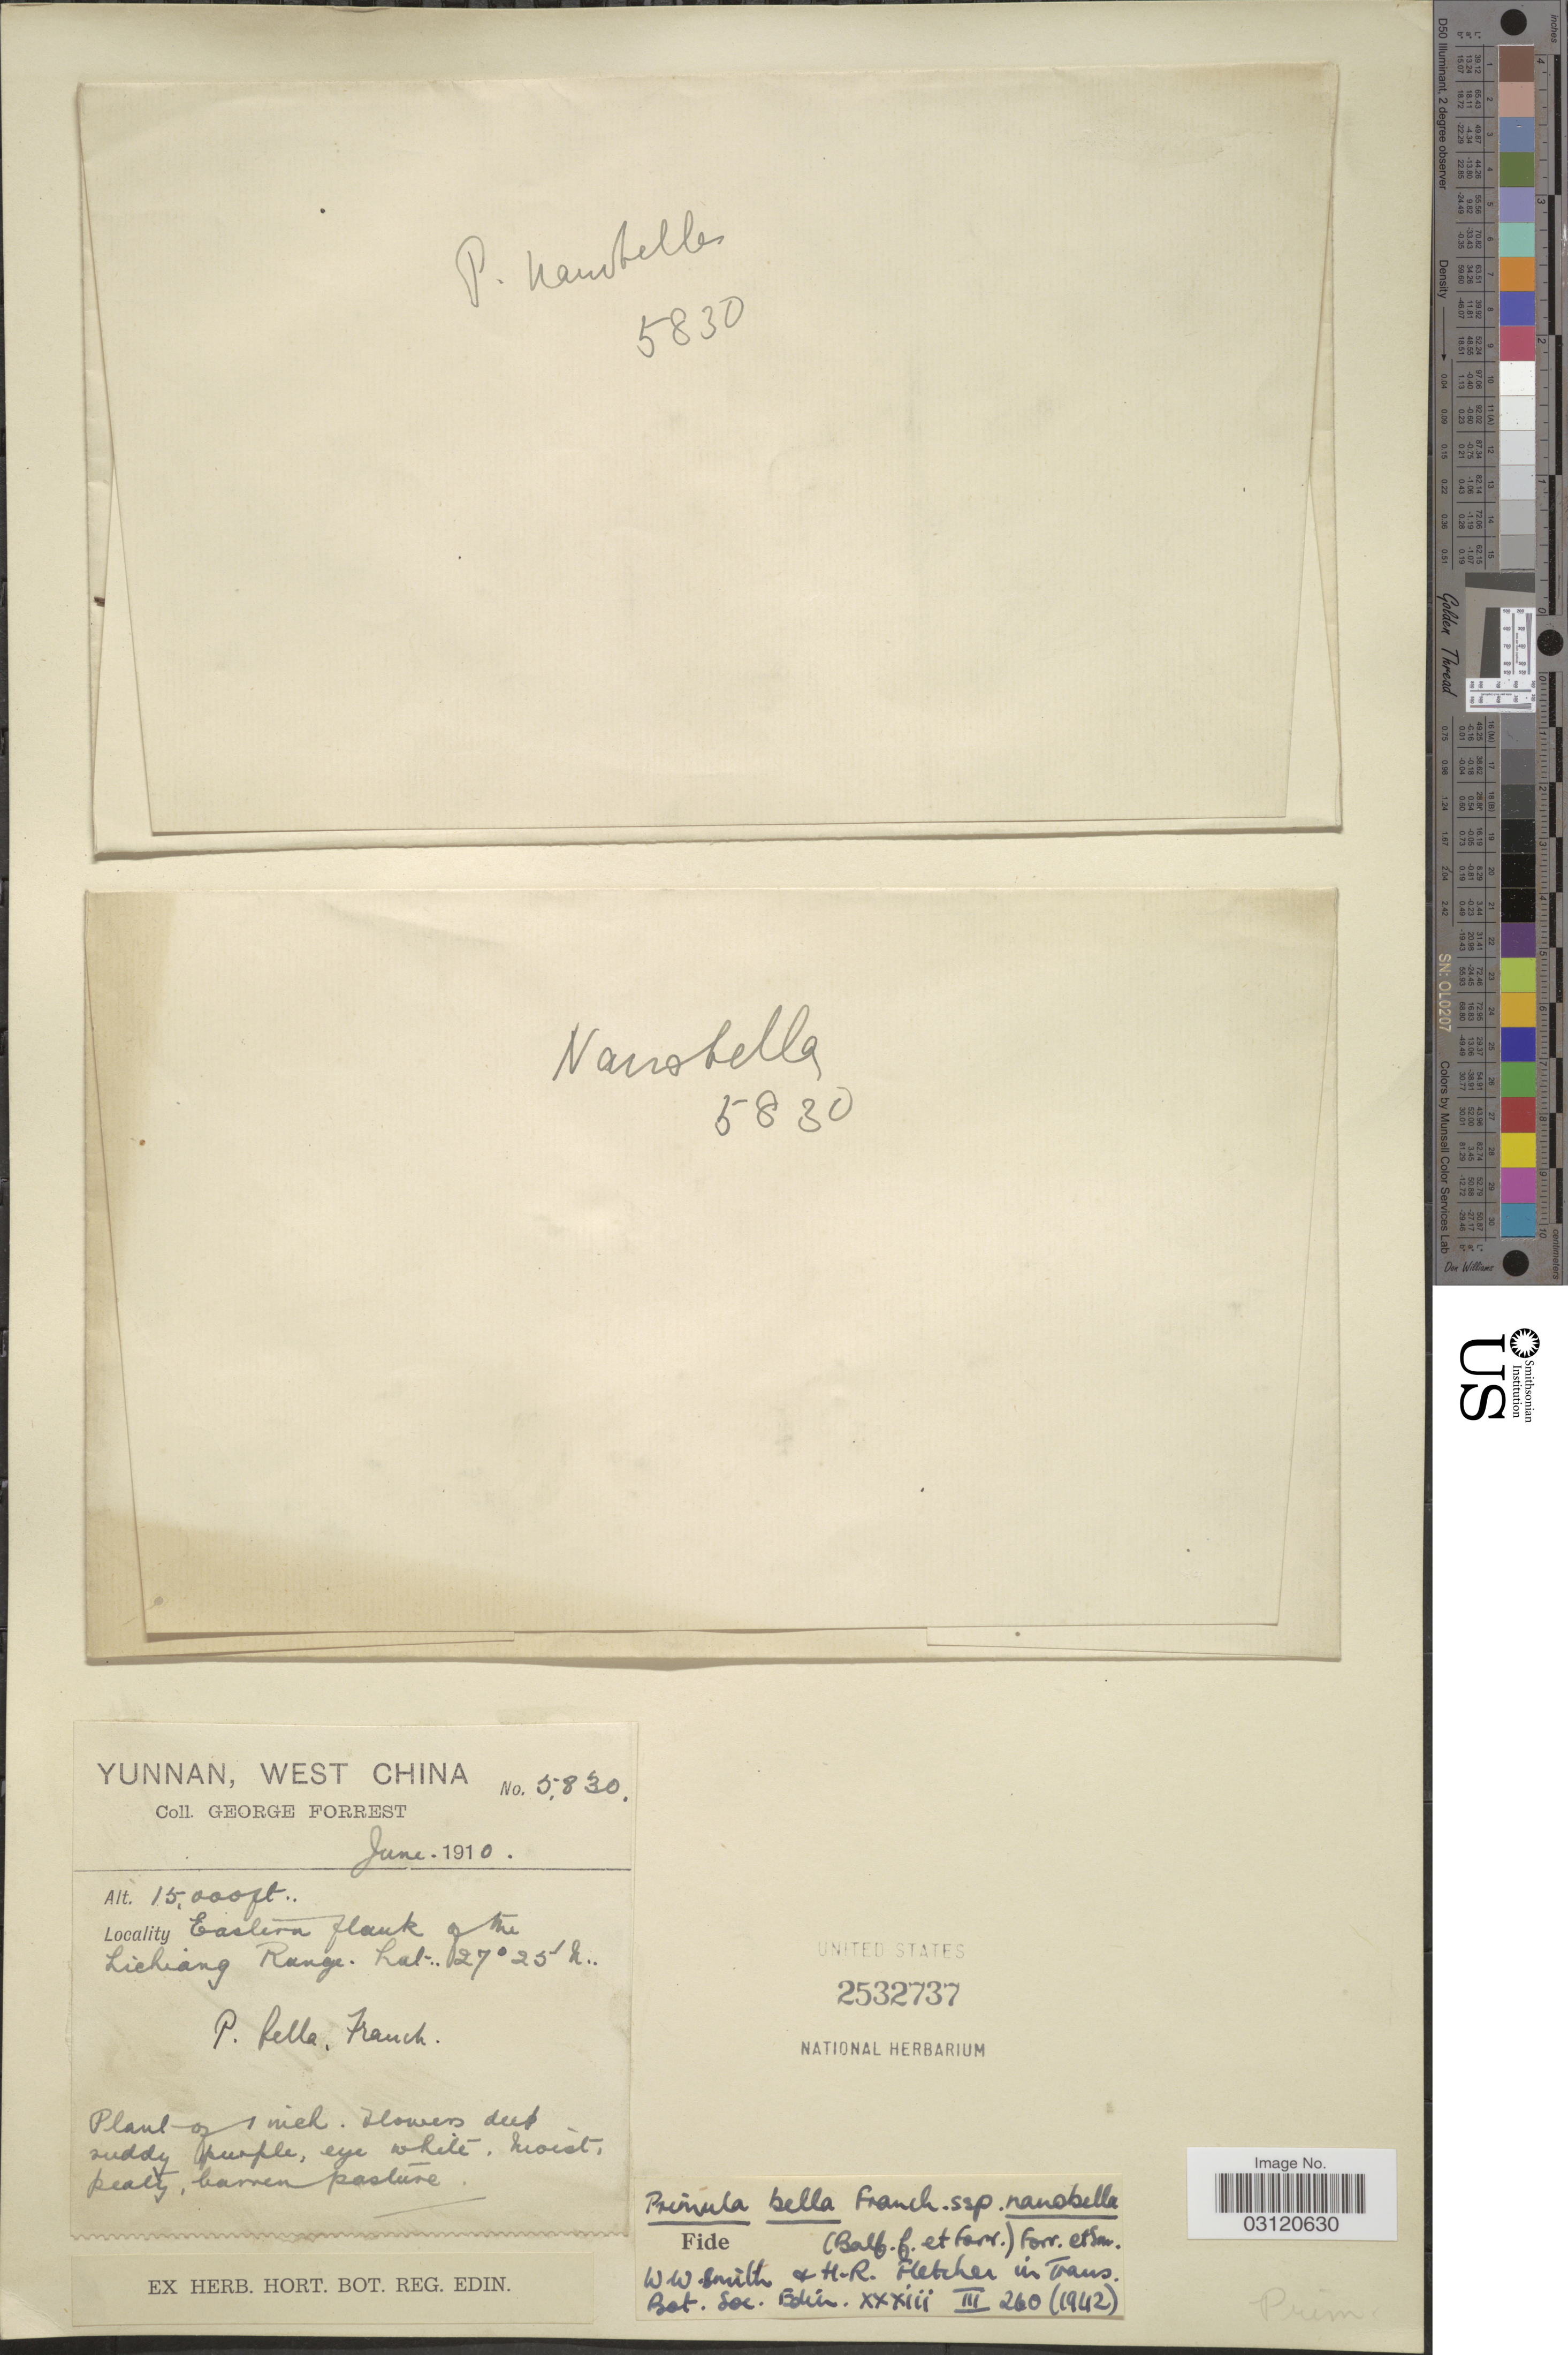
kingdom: Plantae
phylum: Tracheophyta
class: Magnoliopsida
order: Ericales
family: Primulaceae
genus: Primula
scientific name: Primula bella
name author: Franch.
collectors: G. Forrest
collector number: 5830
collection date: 1910-06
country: China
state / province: Yunnan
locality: West China, Eastern flank of the Lichiang Range.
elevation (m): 4572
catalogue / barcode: US 2532737